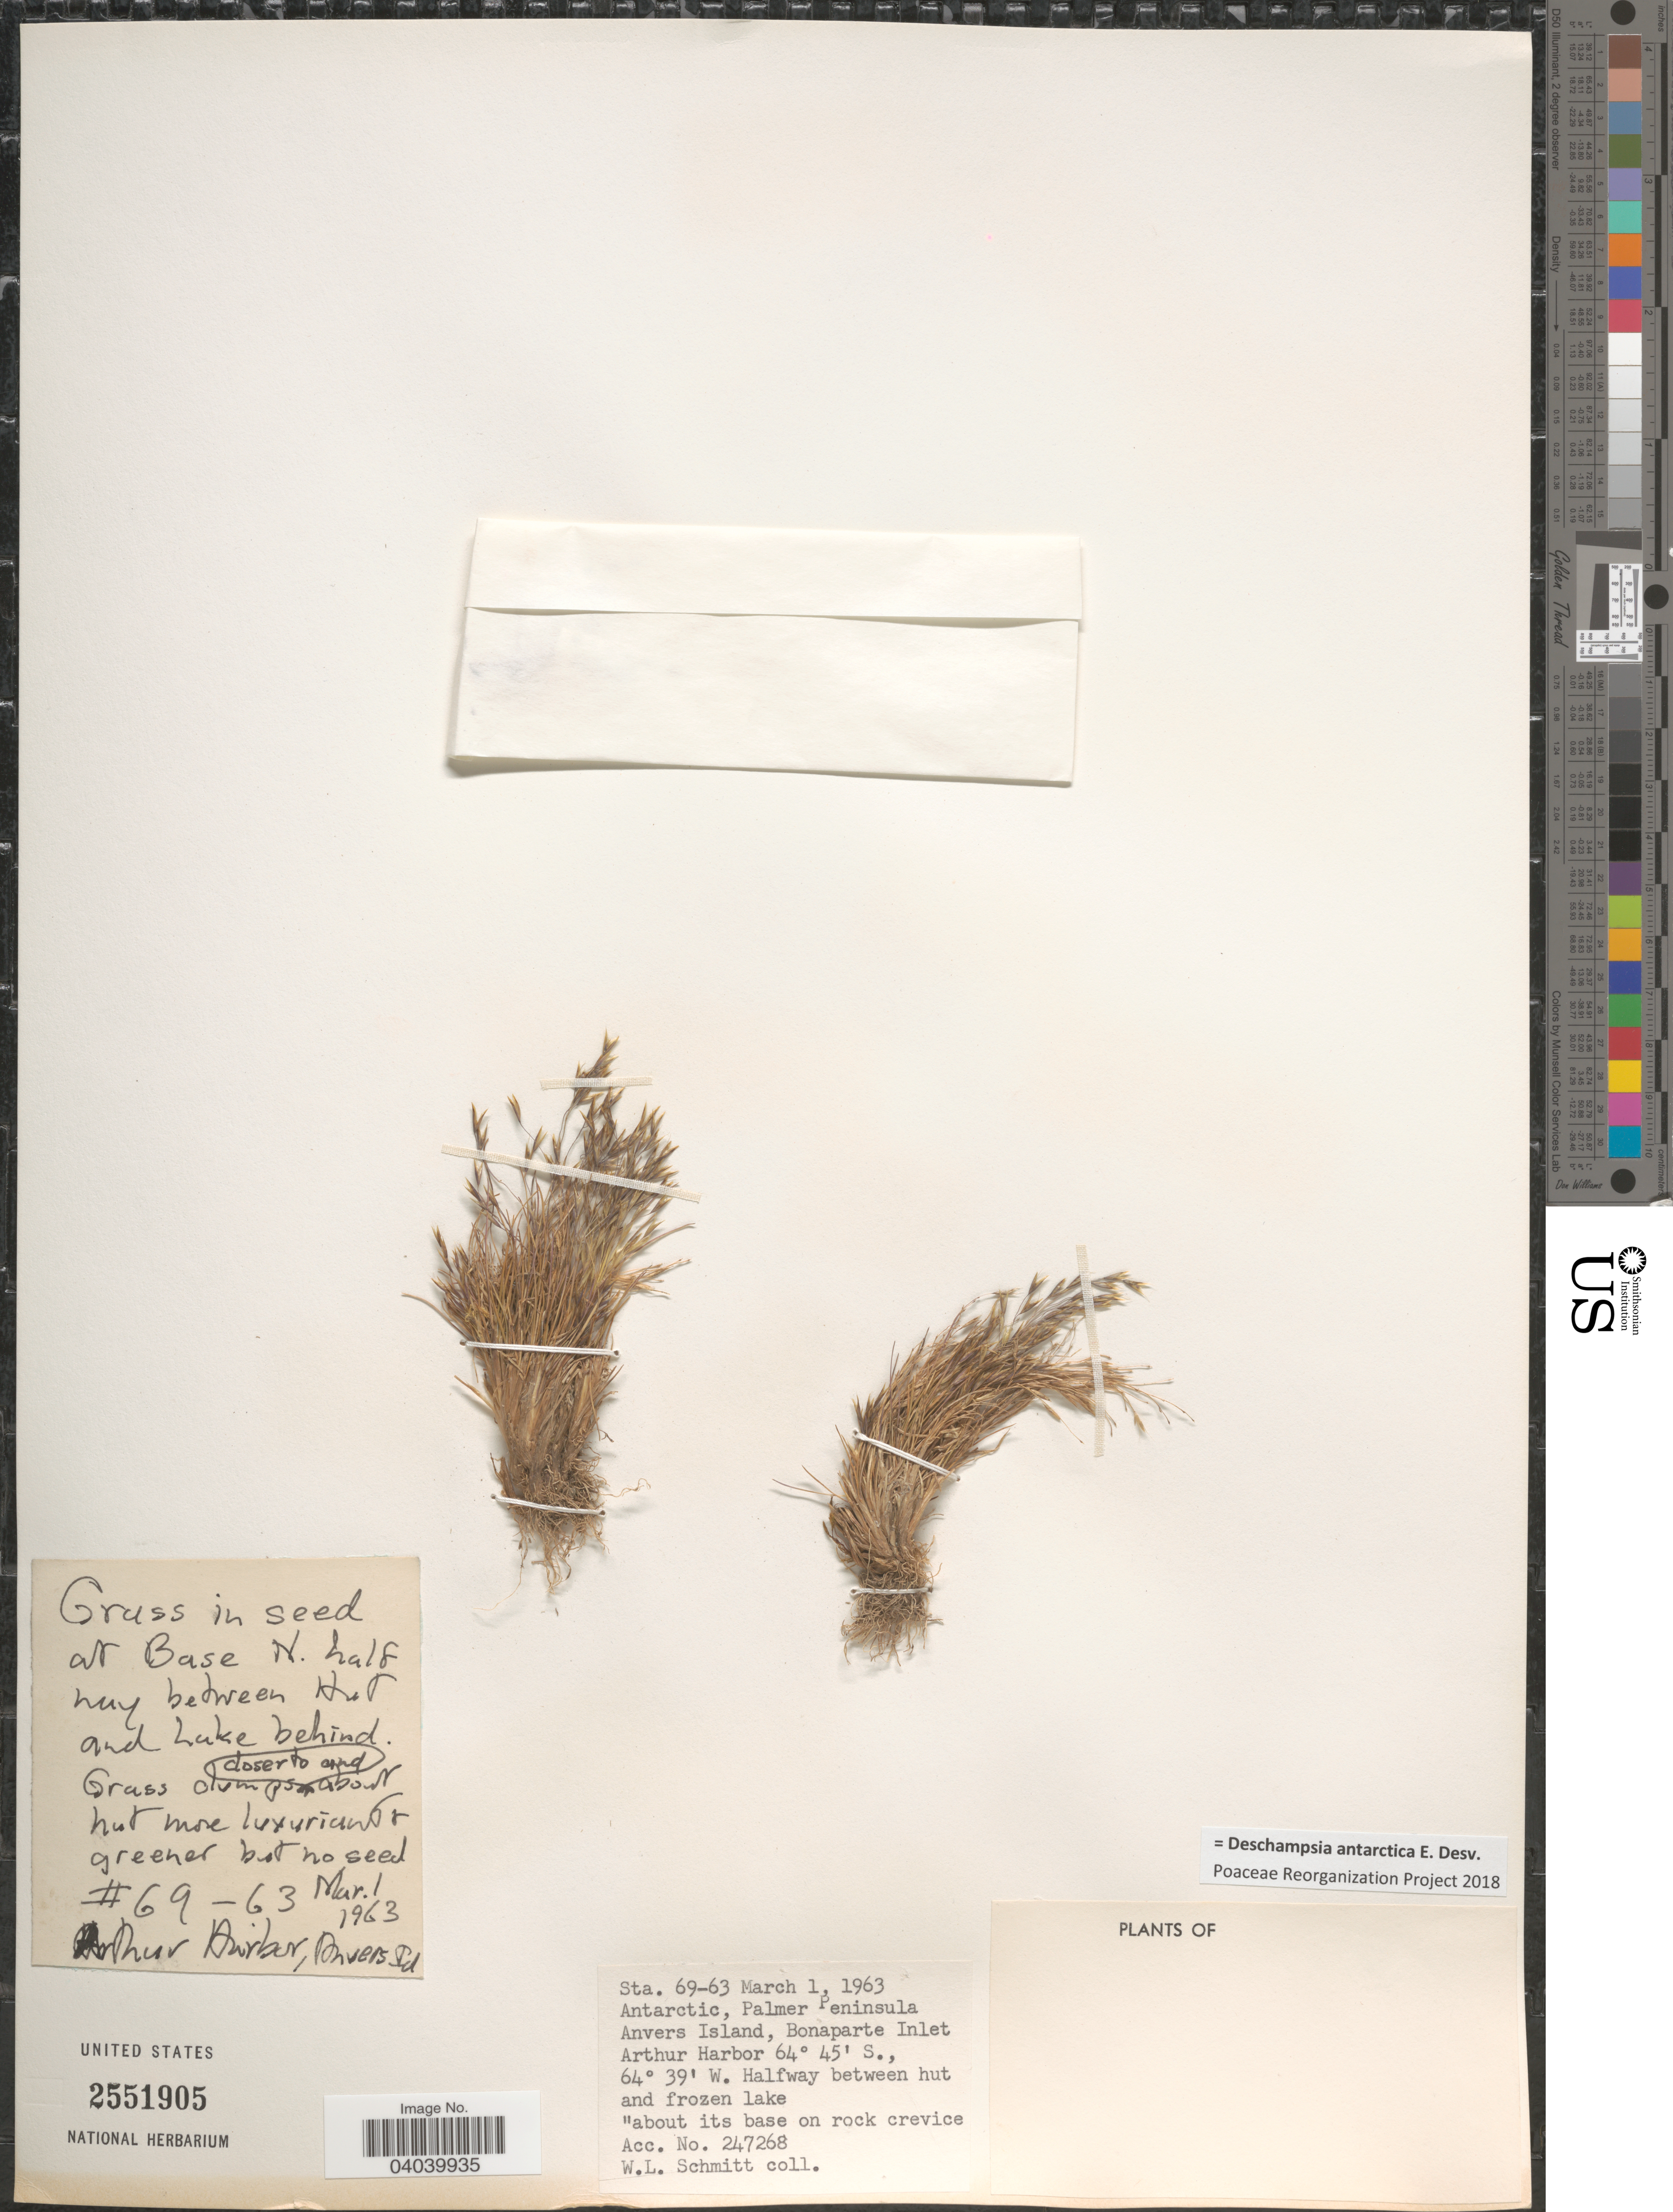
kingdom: Plantae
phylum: Tracheophyta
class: Liliopsida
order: Poales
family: Poaceae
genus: Deschampsia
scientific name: Deschampsia antarctica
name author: É. Desv.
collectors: W. L. Schmitt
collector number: Sta. 69-63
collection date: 1963-03-01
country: Antarctica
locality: Antarctic, Palmer Peninsula. Anvers Island, Bonaparte Inlet. Arthur Harbor. Halfway between hut and frozen lake.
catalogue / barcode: US 2551905